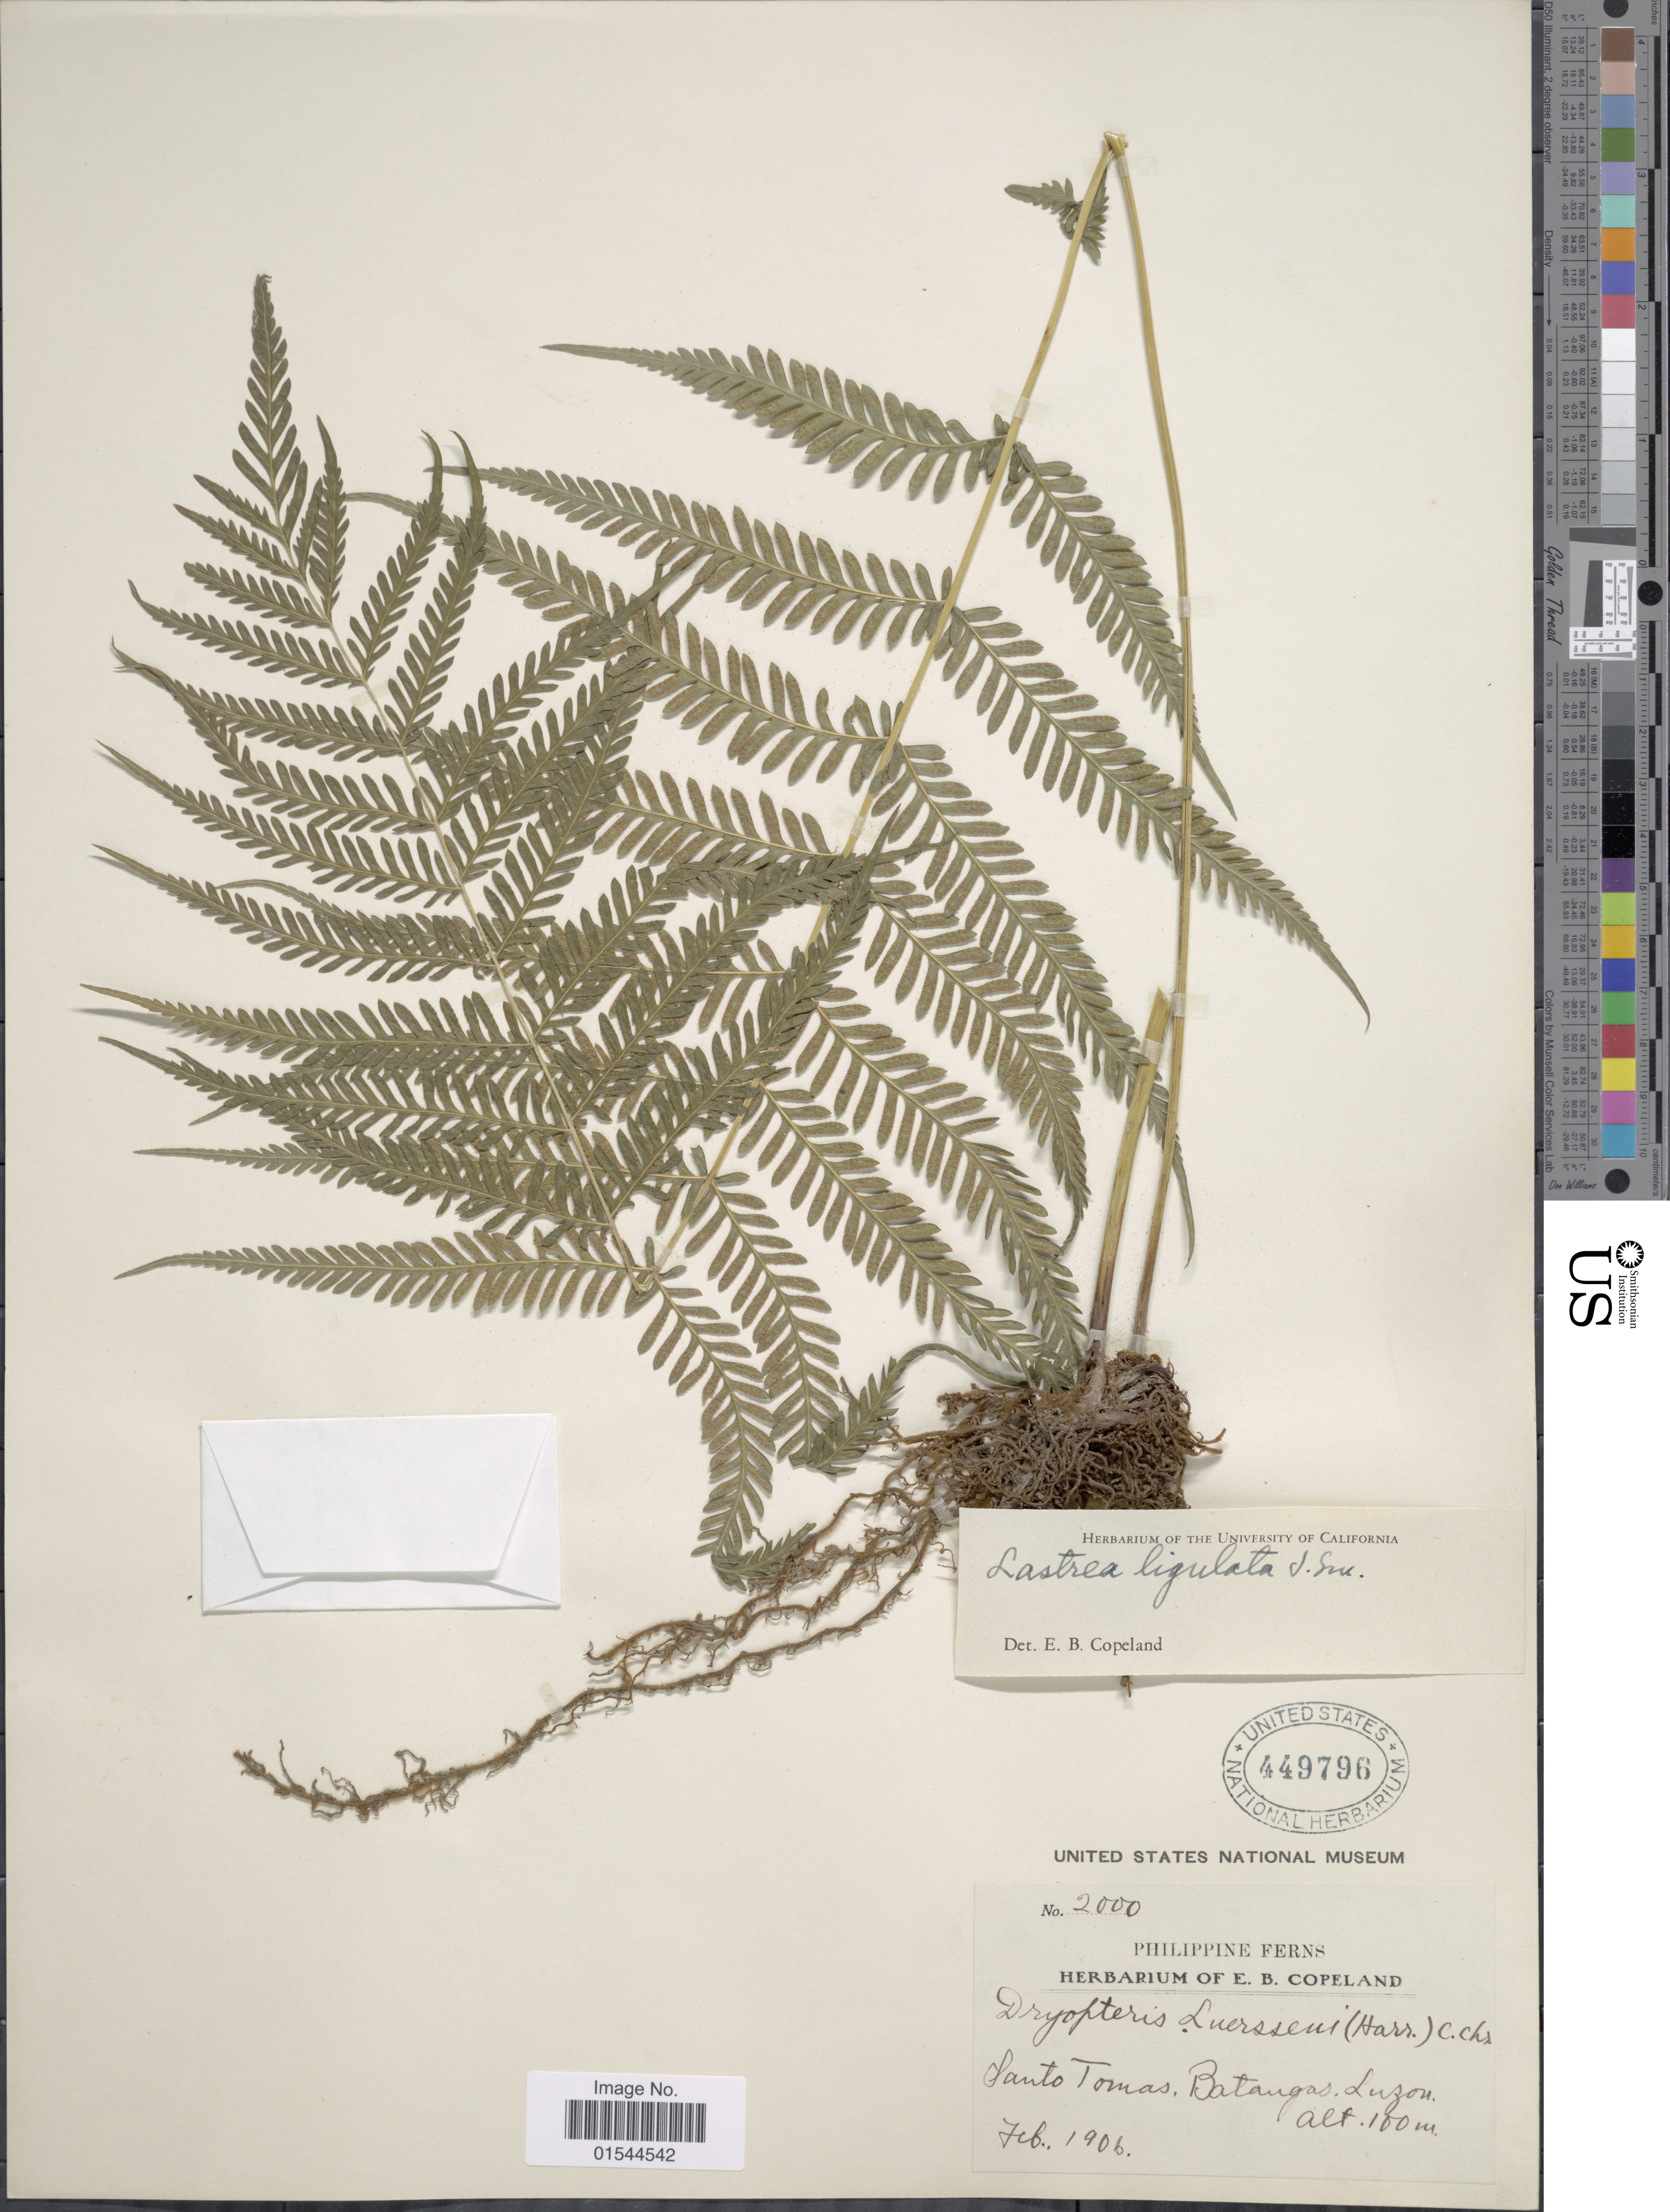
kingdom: Plantae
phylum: Tracheophyta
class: Polypodiopsida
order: Polypodiales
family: Thelypteridaceae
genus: Pneumatopteris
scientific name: Pneumatopteris ligulata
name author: (C. Presl) Holttum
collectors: ex herb. E. B. Copeland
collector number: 2000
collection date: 1906-02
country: Philippines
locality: Santo Tomas, Batangas, Luzon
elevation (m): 100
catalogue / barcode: US 449796